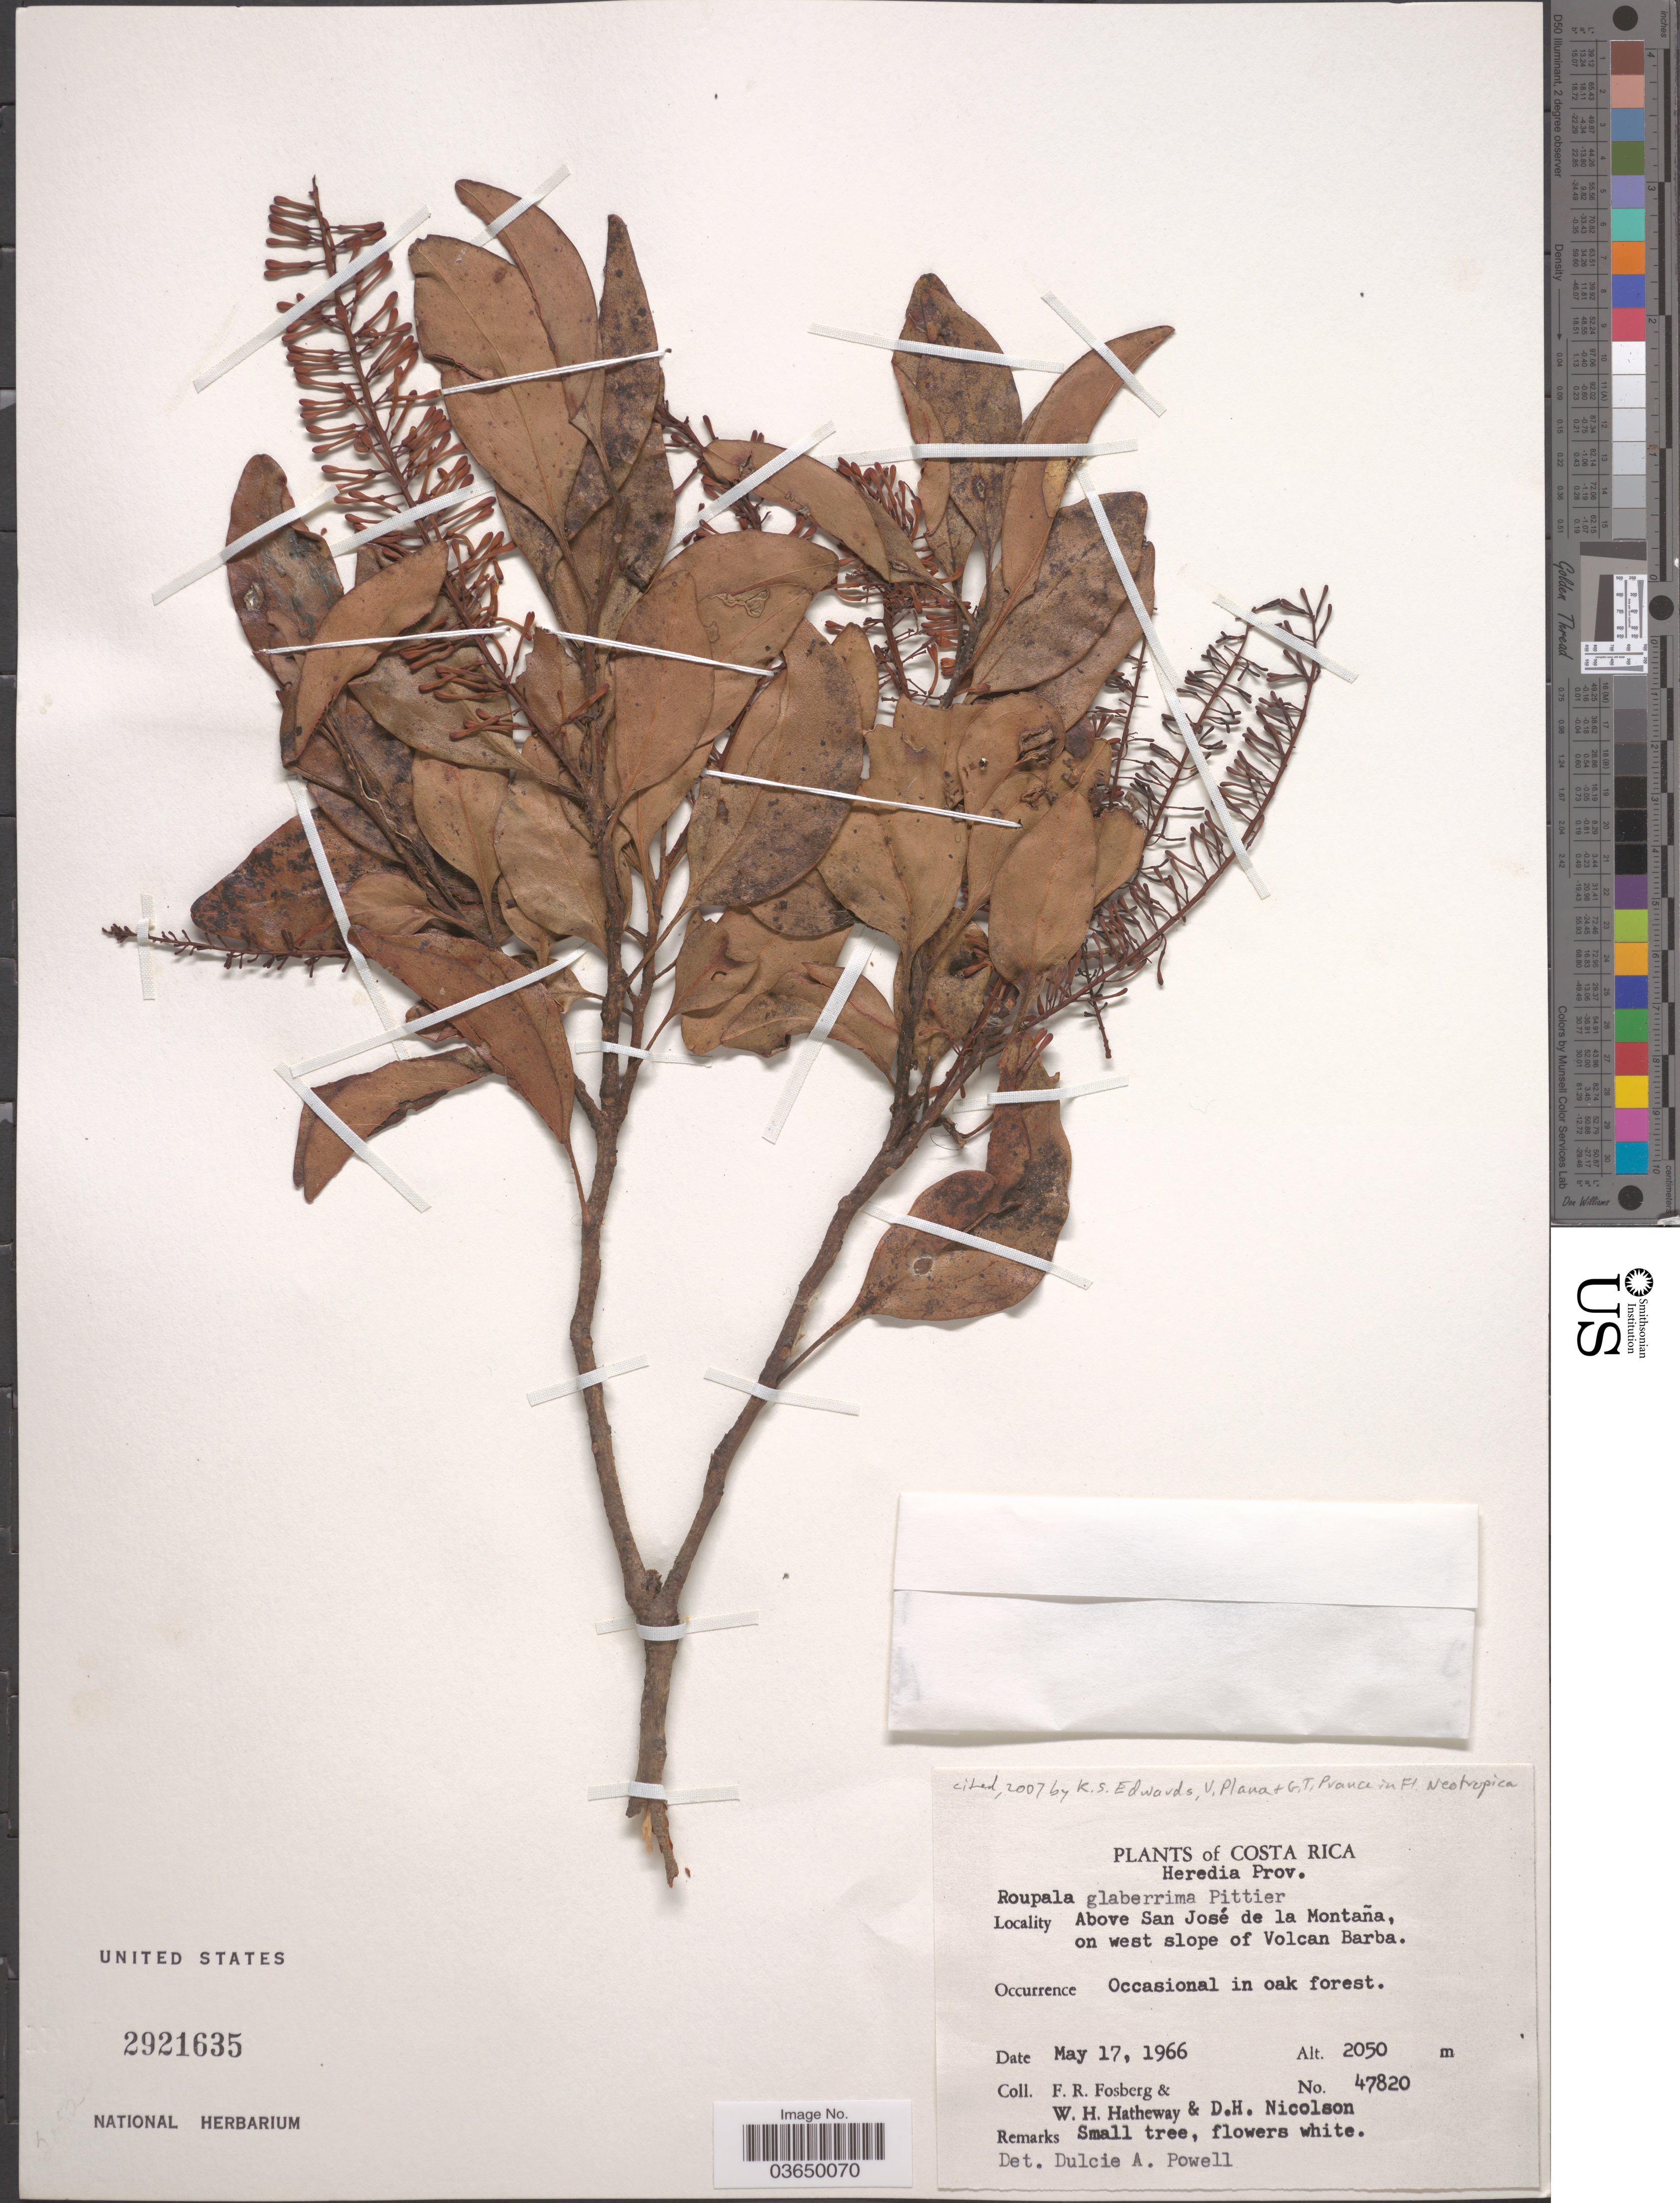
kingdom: Plantae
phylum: Tracheophyta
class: Magnoliopsida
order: Proteales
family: Proteaceae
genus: Roupala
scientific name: Roupala glaberrima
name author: Pittier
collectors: F. R. Fosberg, W. H. Hatheway & D. H. Nicolson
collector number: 47820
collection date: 1966-05-17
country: Costa Rica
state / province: Heredia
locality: Above San José de la Montaña, on west slope of Volcan Barba.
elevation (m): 2050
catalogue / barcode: US 2921635